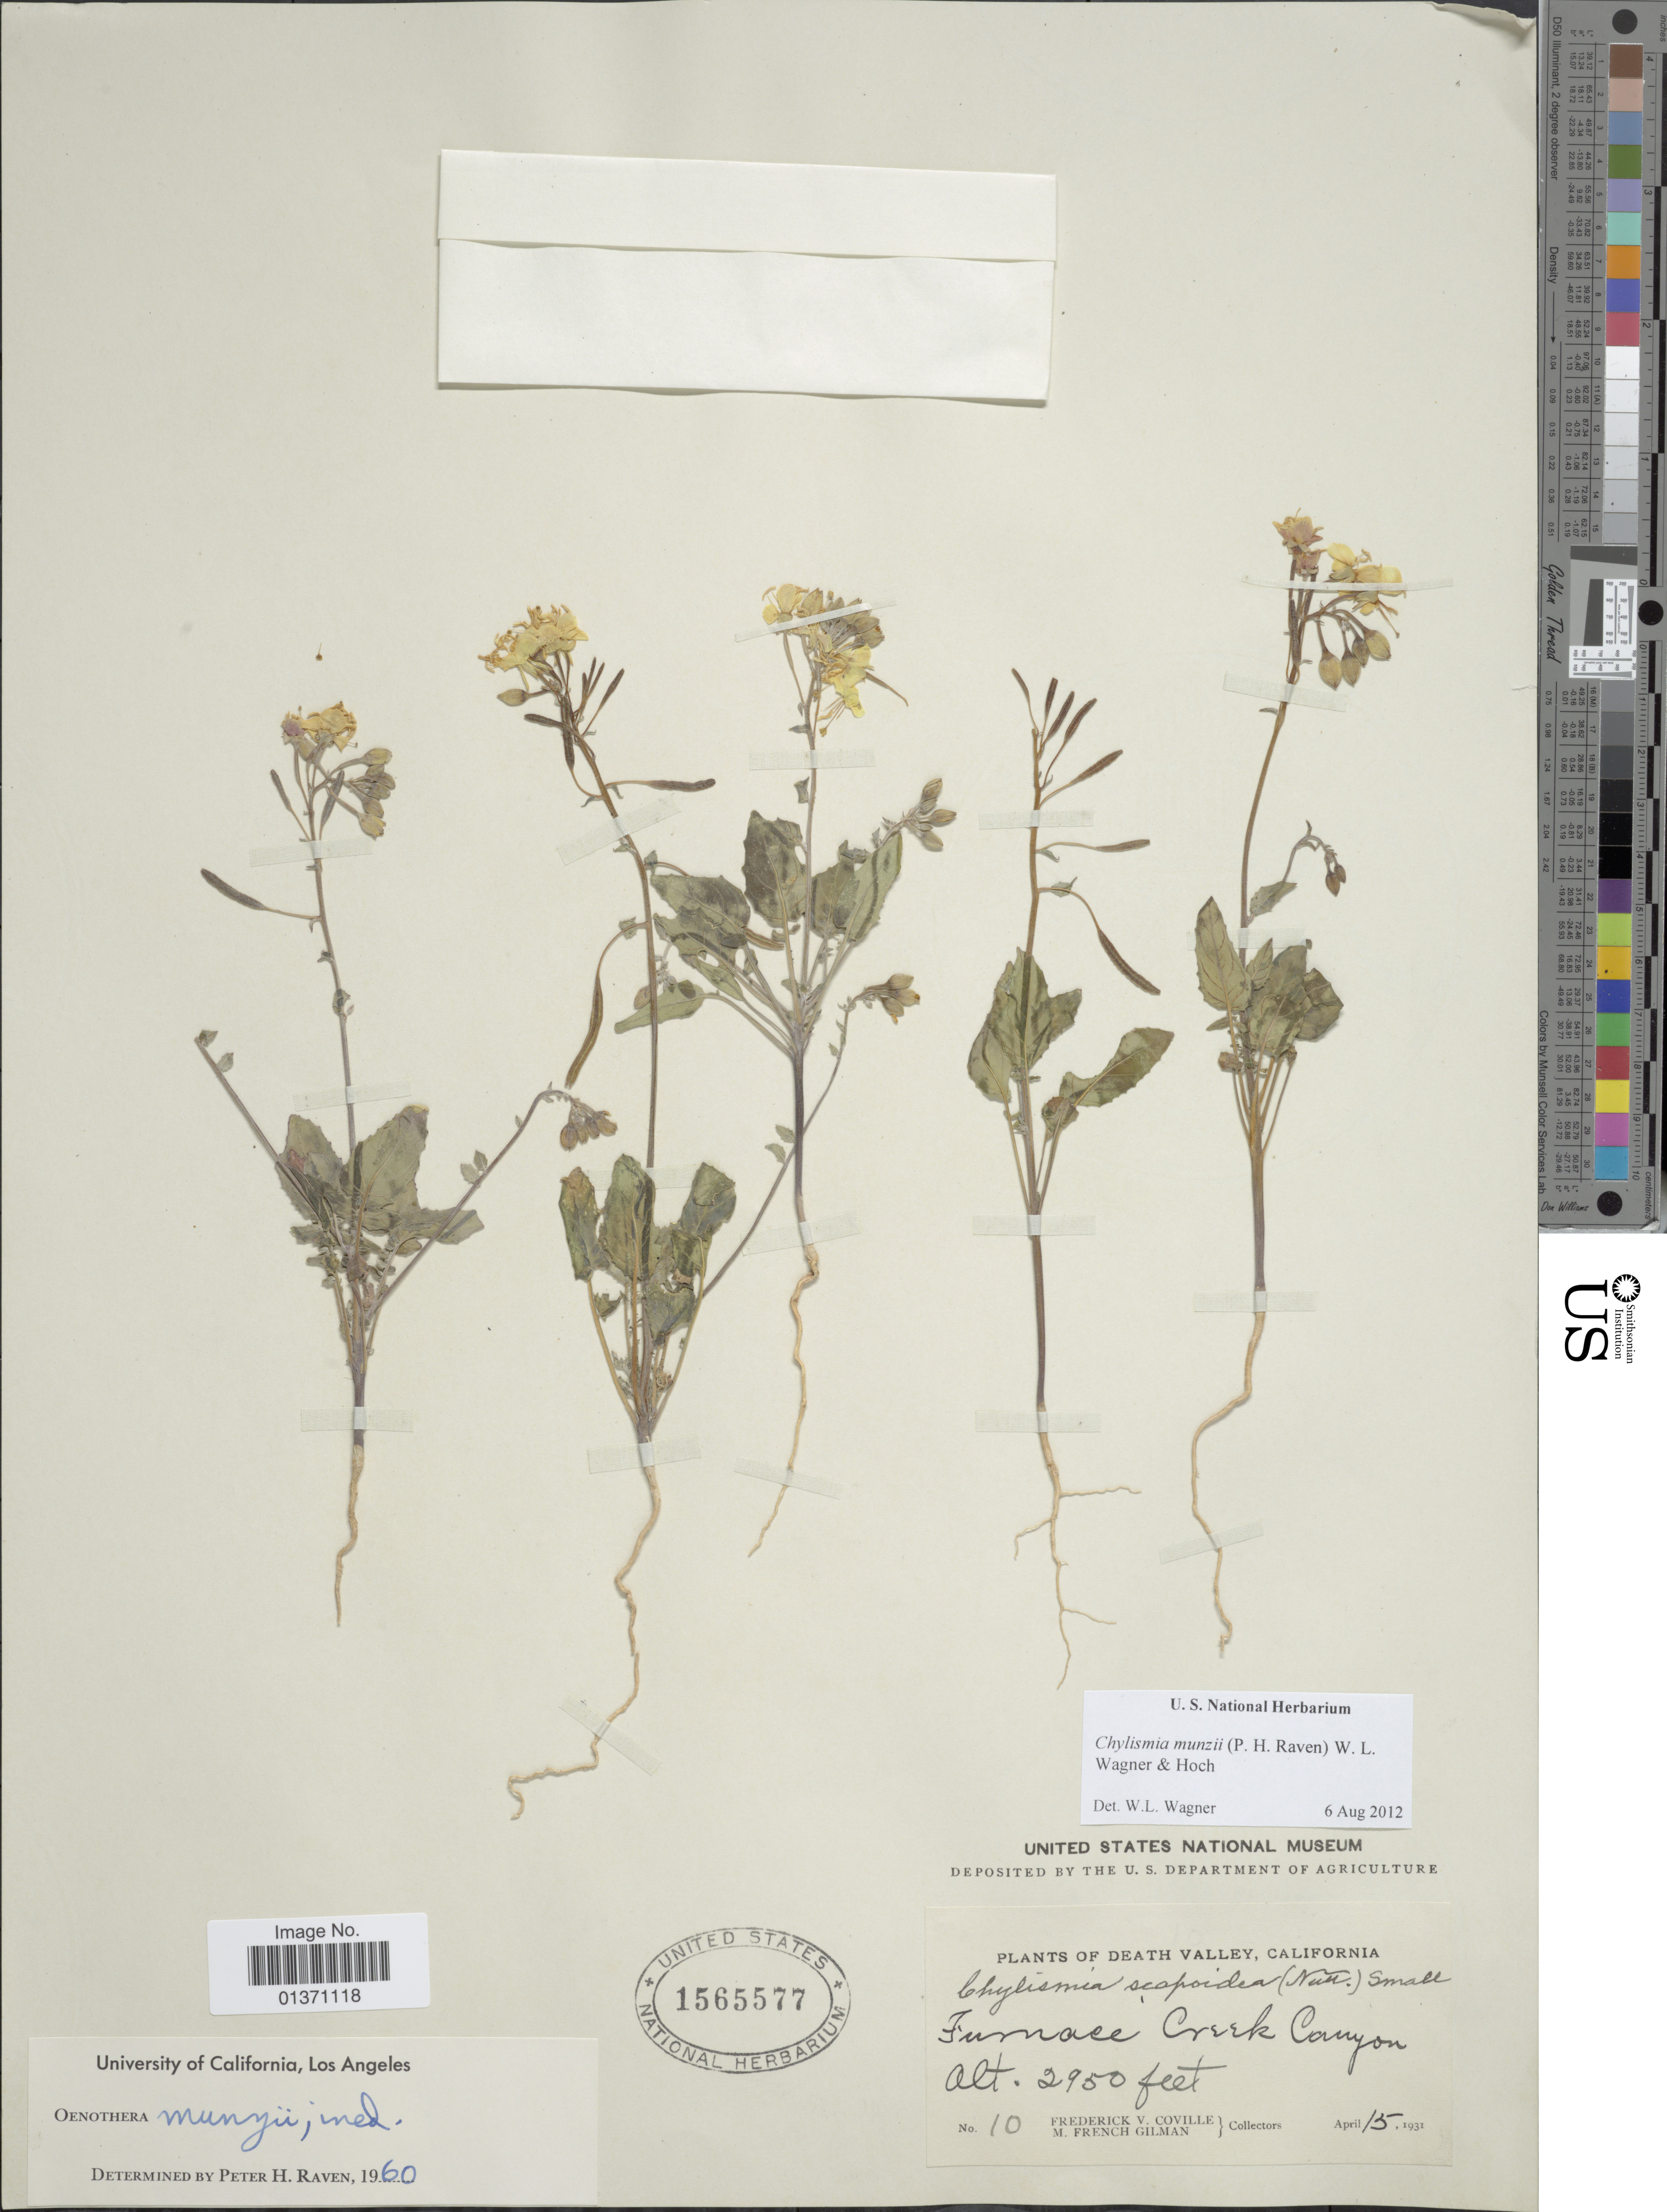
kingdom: Plantae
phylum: Tracheophyta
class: Magnoliopsida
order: Myrtales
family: Onagraceae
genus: Chylismia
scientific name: Chylismia munzii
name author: (P.H. Raven) W.L. Wagner & Hoch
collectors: F. V. Coville & M. F. Gilman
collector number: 10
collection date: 1931-04-15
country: United States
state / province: California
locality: Death Valley, Furnace Creek Canyon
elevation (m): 899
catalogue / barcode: US 1565577